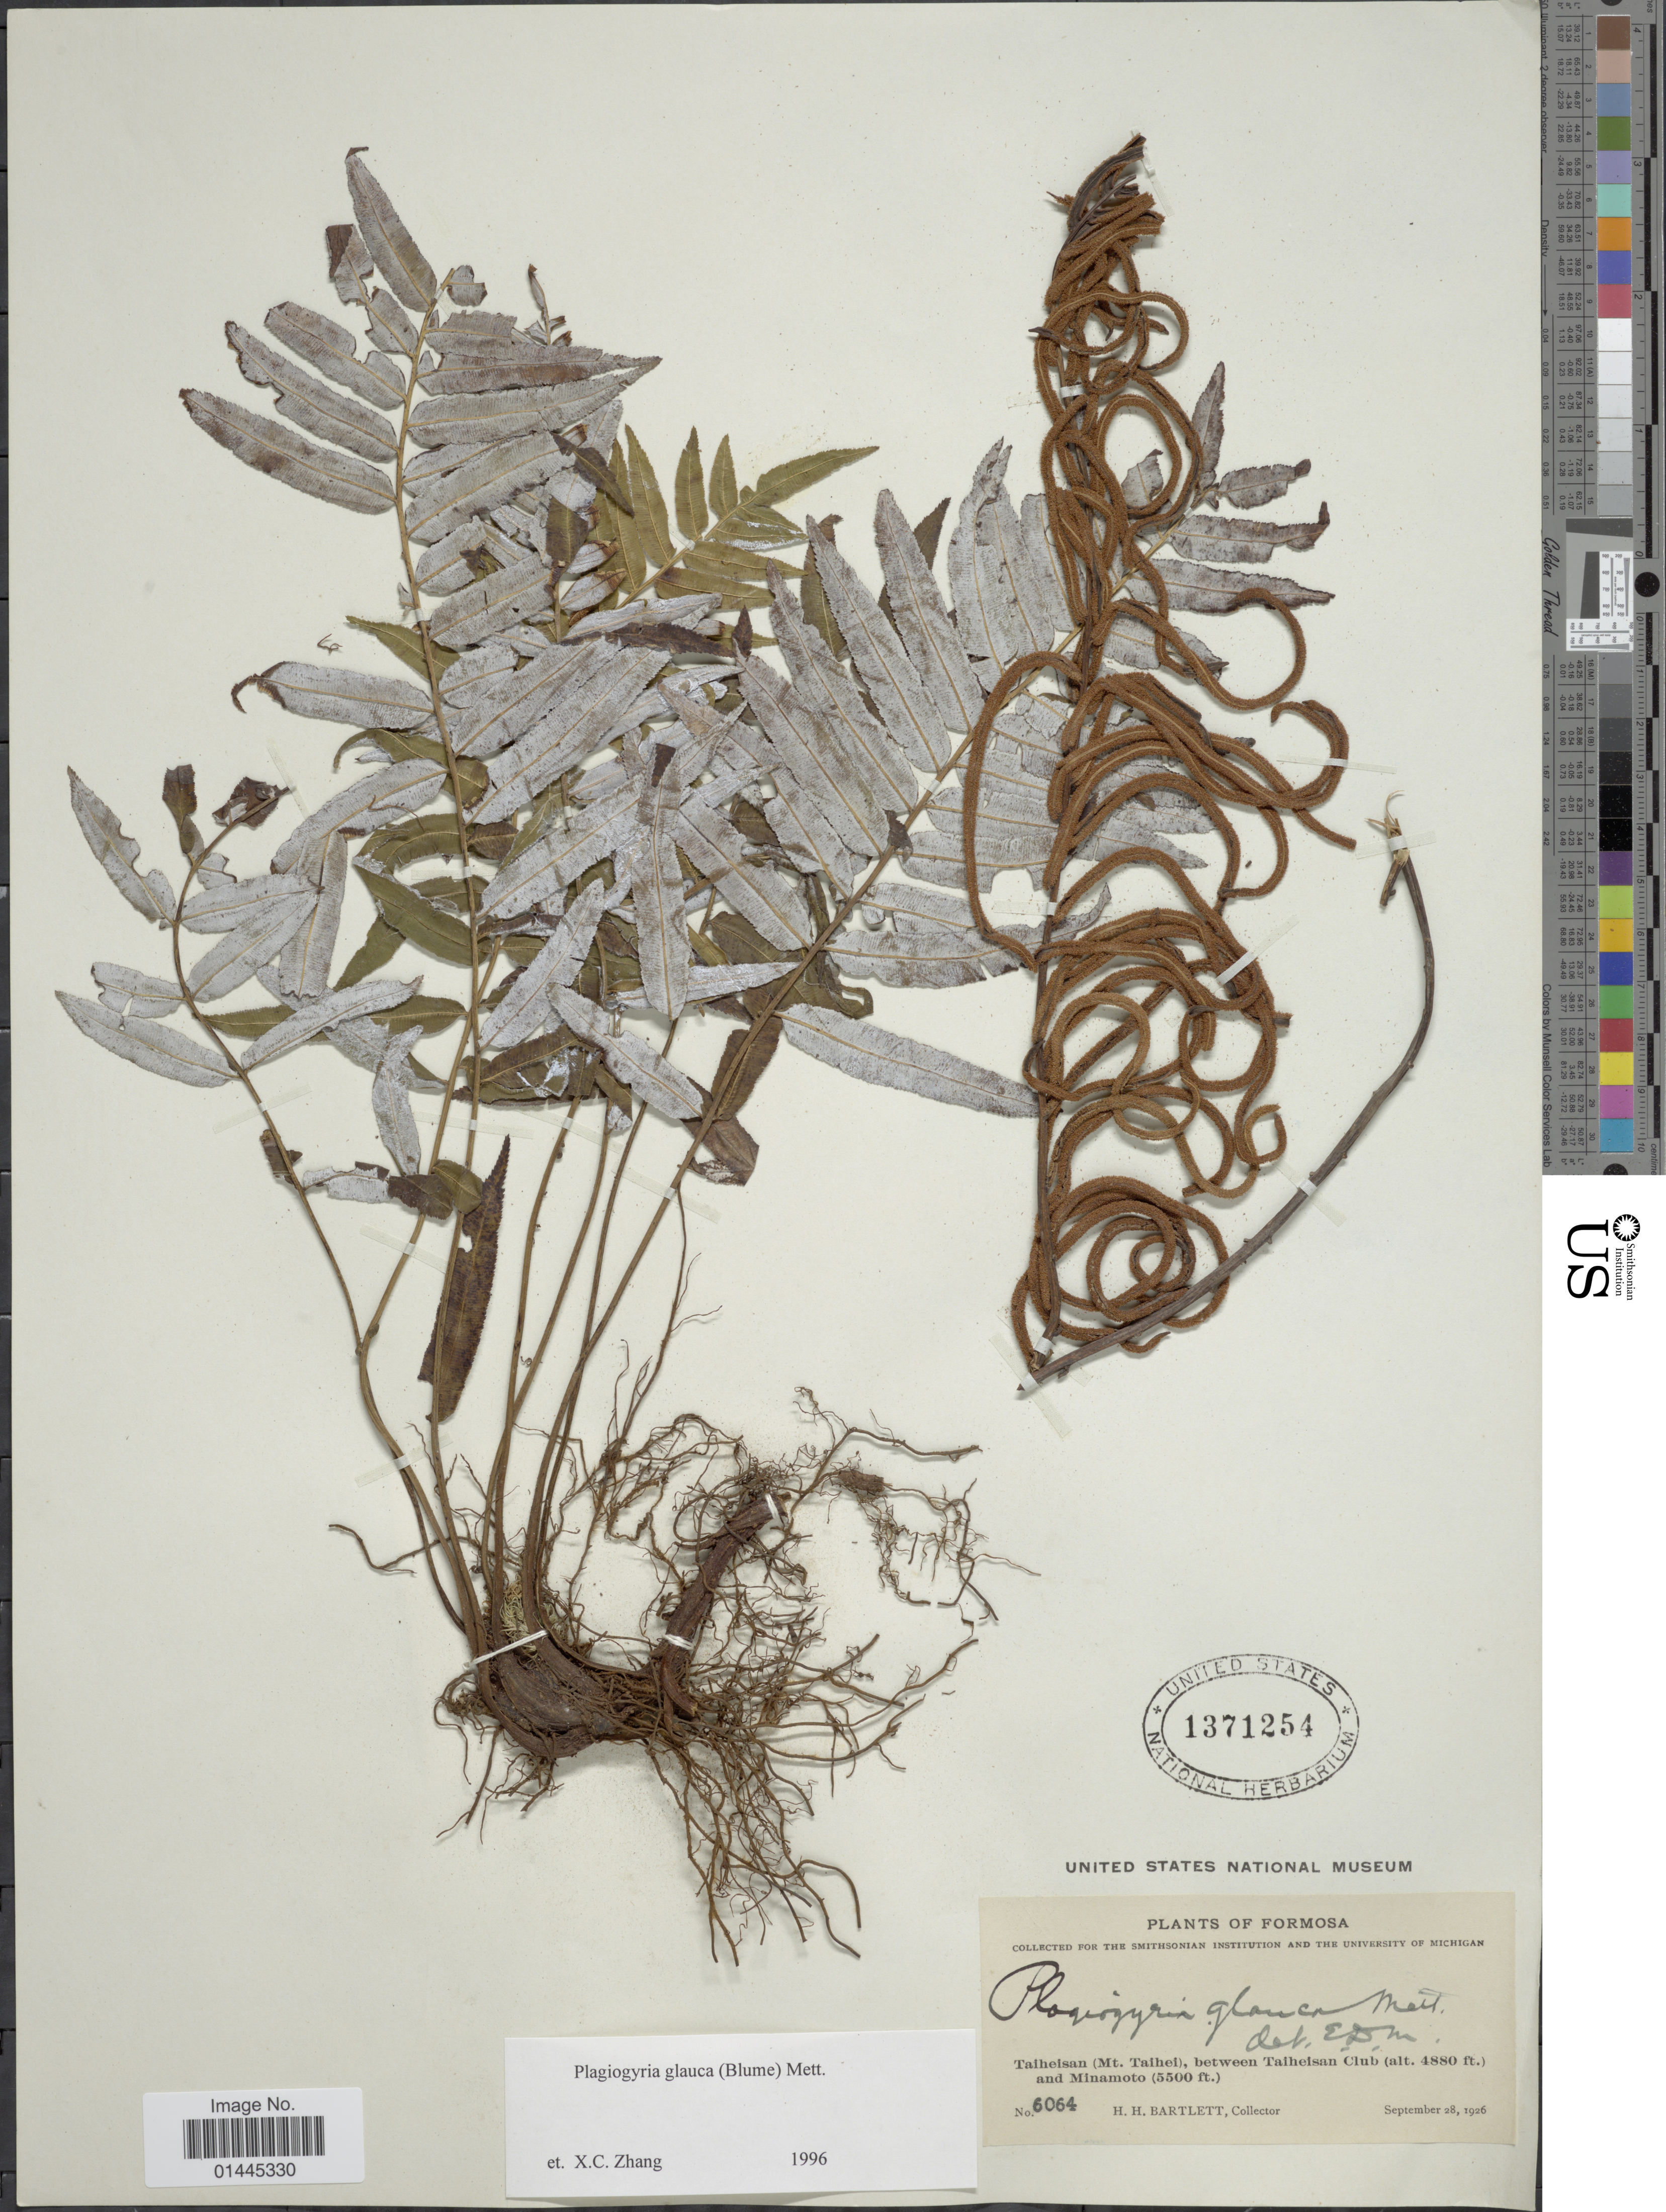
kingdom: Plantae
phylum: Tracheophyta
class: Polypodiopsida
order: Cyatheales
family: Plagiogyriaceae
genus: Plagiogyria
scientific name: Plagiogyria glauca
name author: (Blume) Mett.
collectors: H. H. Bartlett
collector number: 6064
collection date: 1926-09-28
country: Taiwan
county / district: Yilan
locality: Formosa, Taiheisan (Mt. Taihei), between taiheisan Club and Minamoto.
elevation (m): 1487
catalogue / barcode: US 1371254